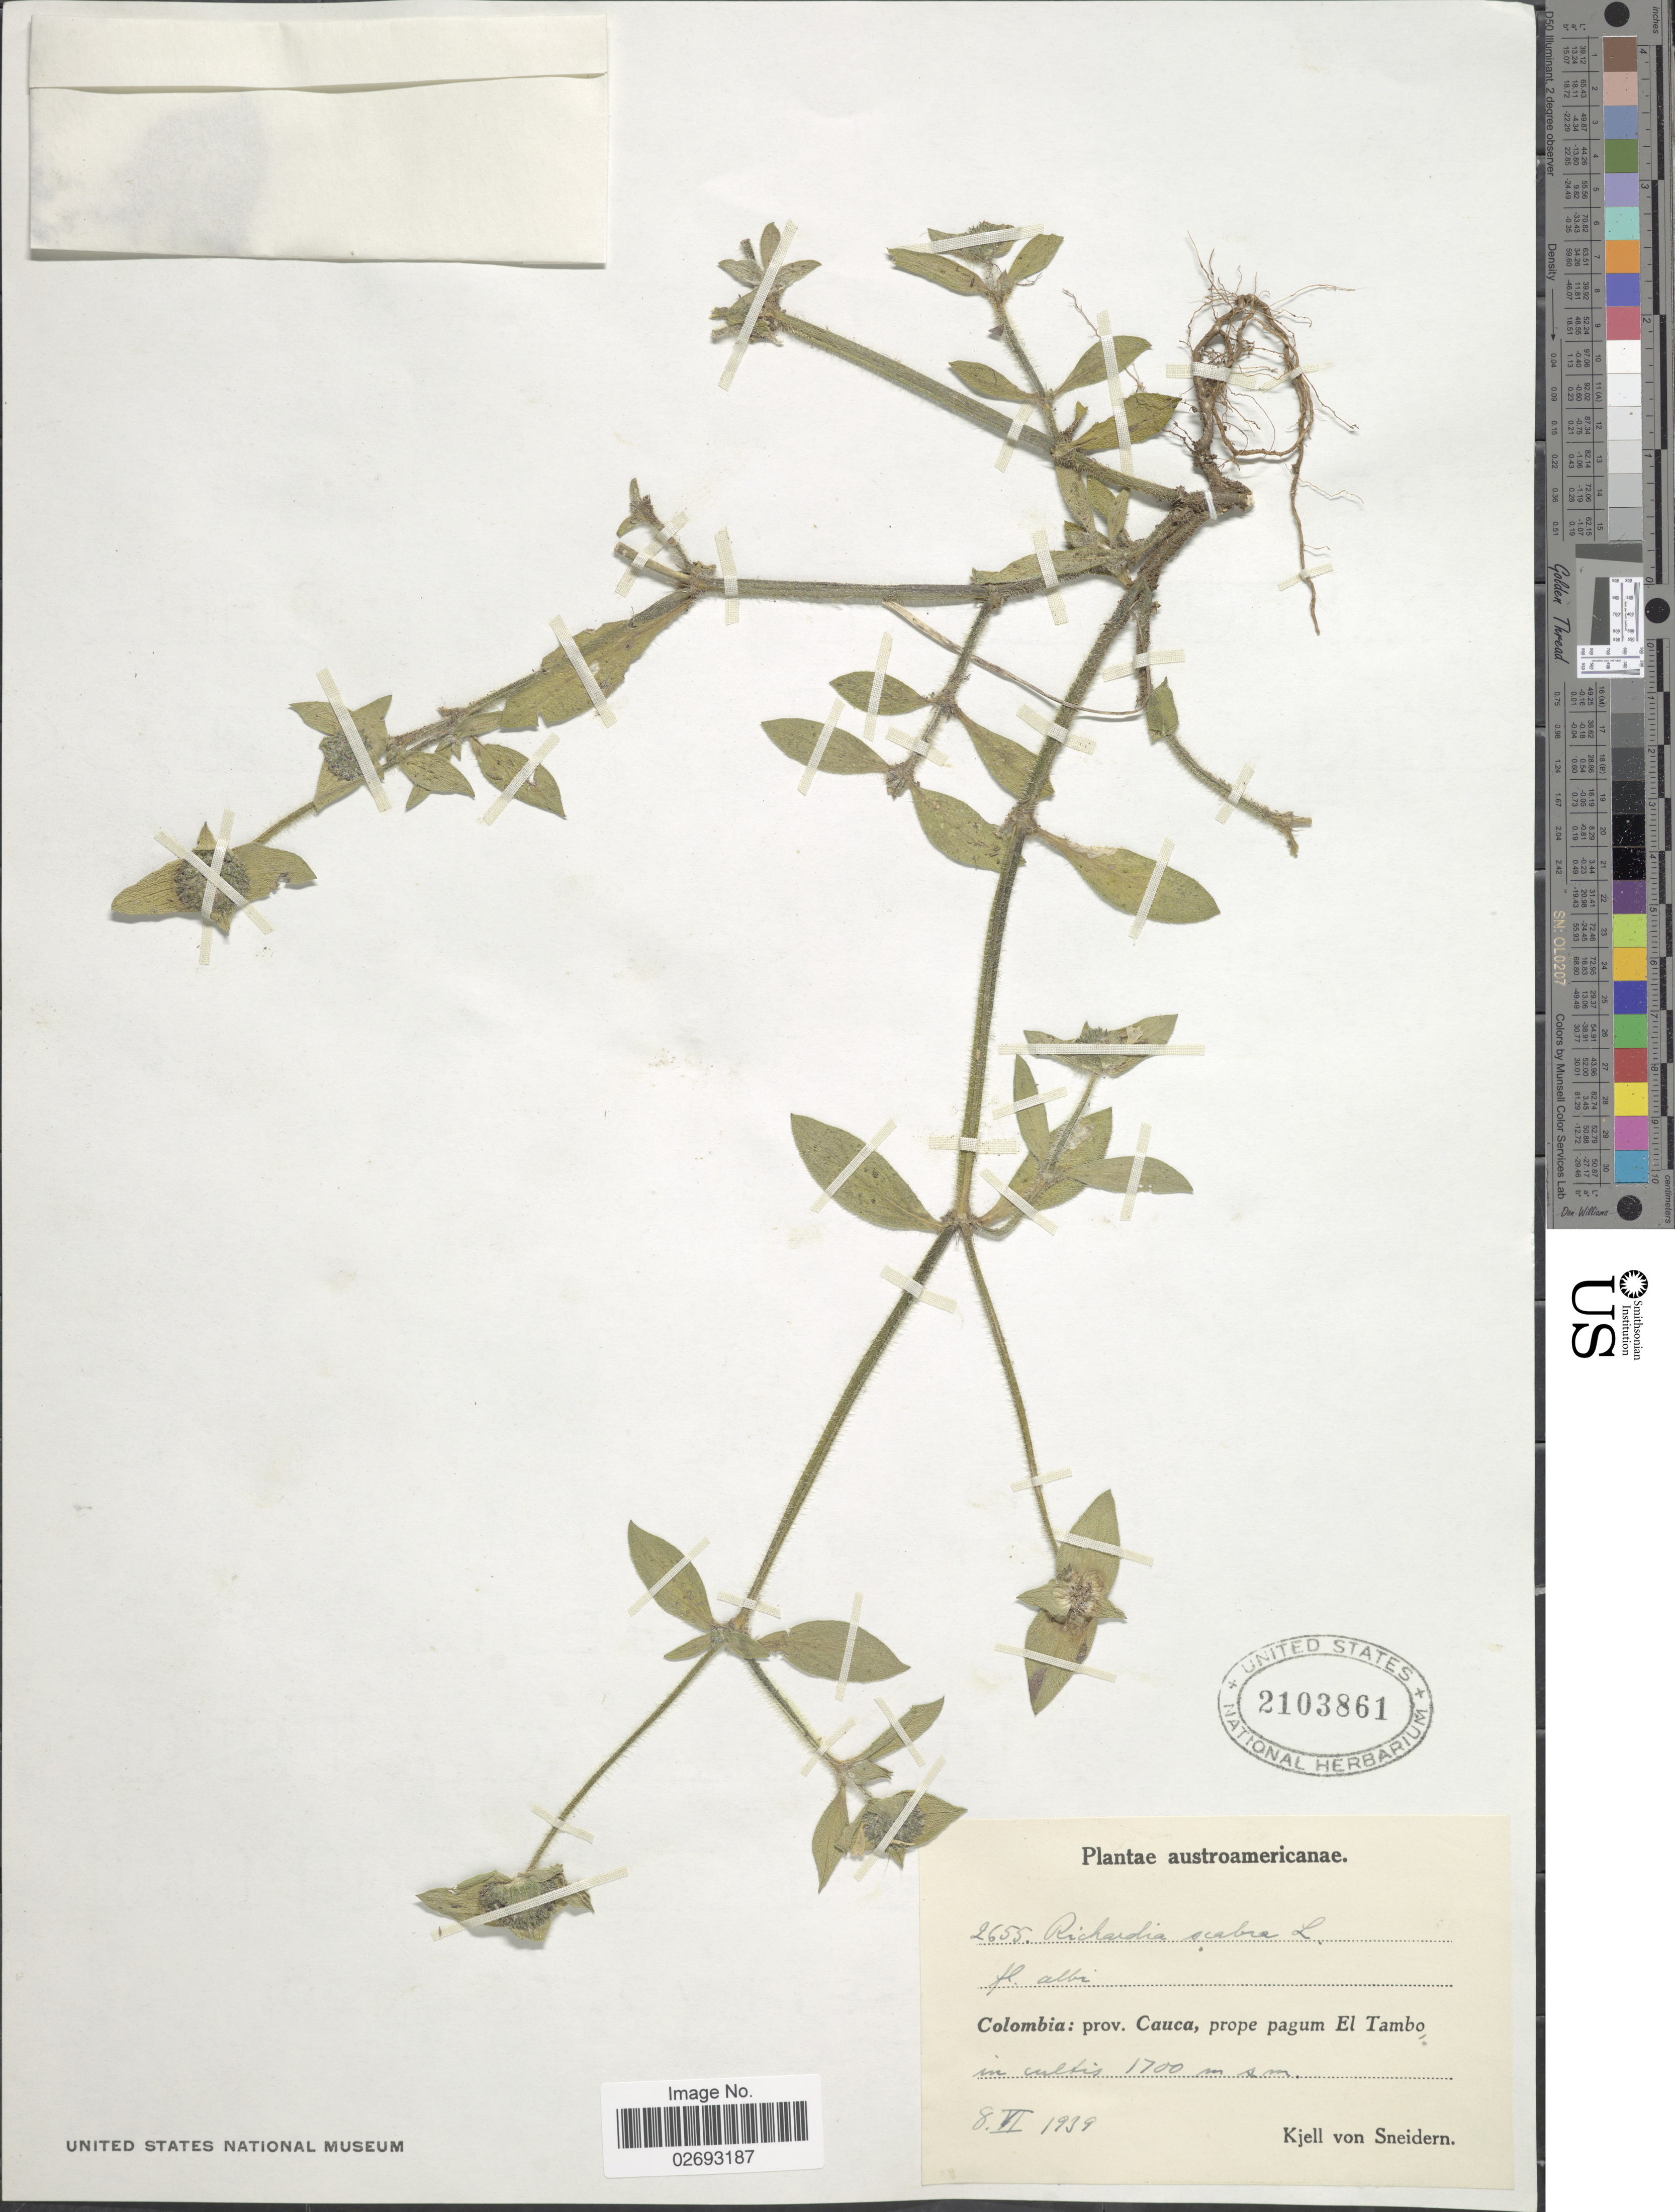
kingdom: Plantae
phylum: Tracheophyta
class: Magnoliopsida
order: Gentianales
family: Rubiaceae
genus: Richardia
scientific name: Richardia scabra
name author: L.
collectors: K. von Sneidern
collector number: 2655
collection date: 1939-06-08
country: Colombia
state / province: Cauca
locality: Prope pagum El Tambo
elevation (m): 1700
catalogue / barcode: US 2103861